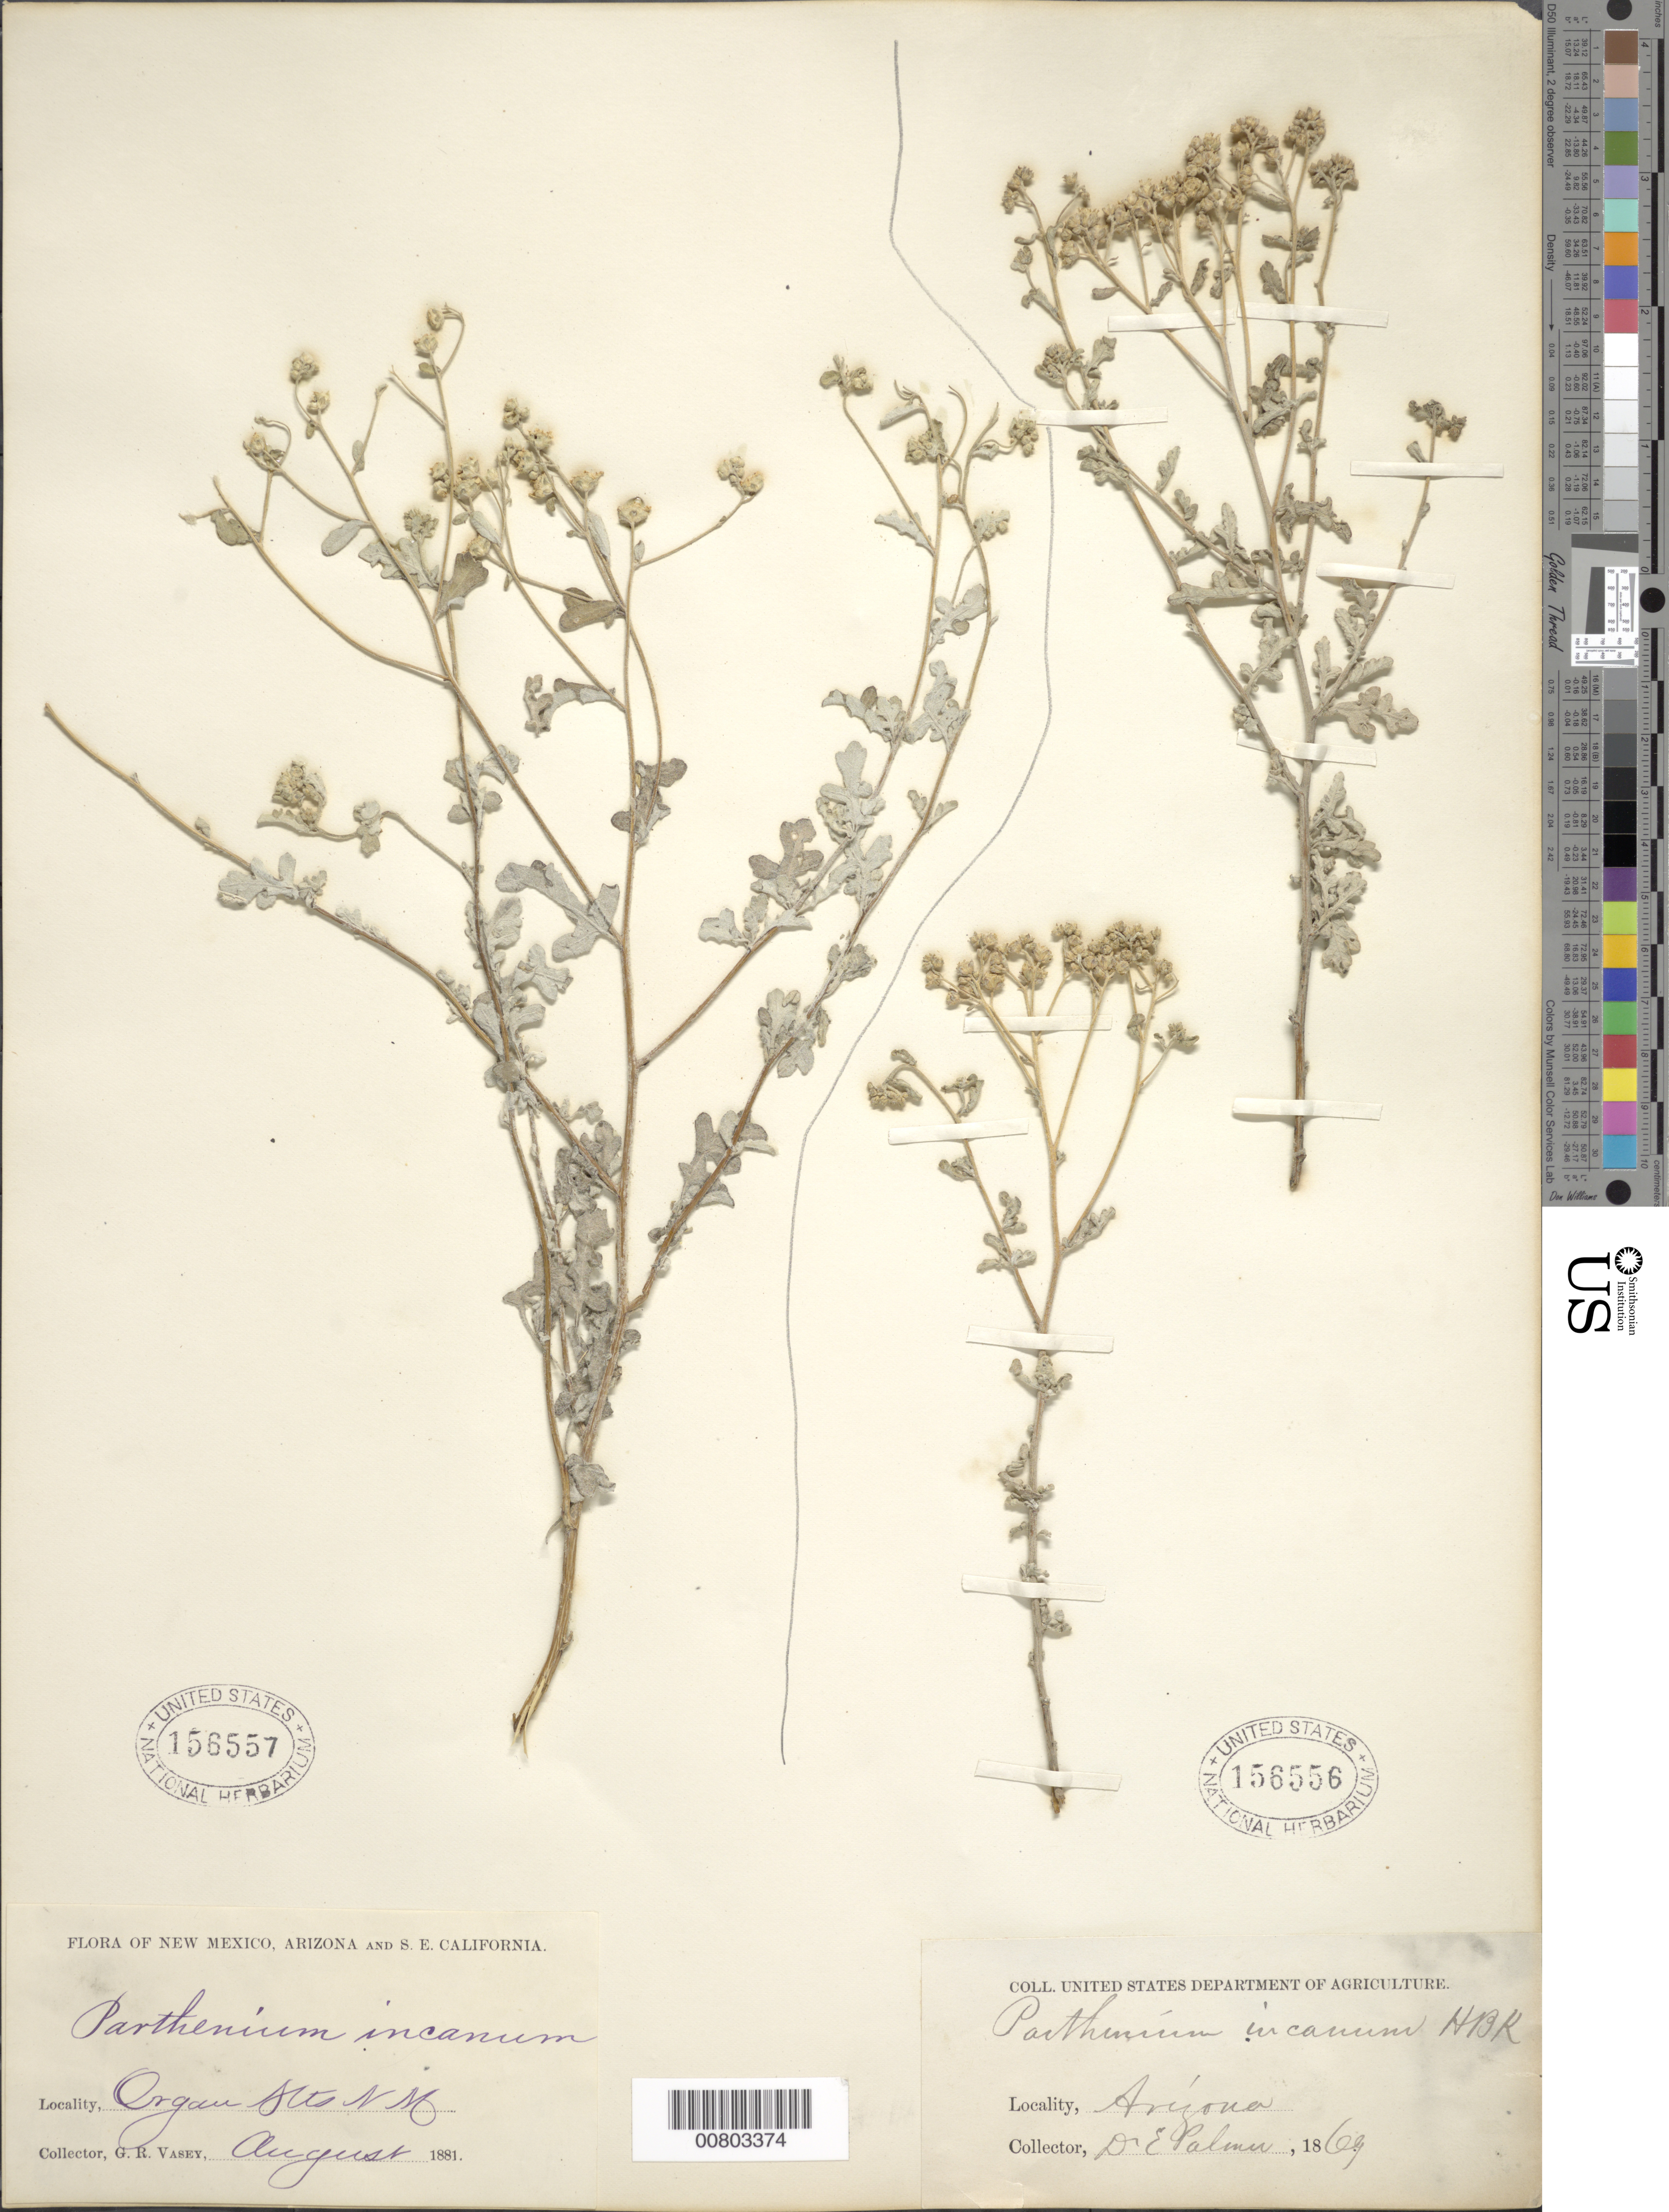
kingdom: Plantae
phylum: Tracheophyta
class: Magnoliopsida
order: Asterales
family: Asteraceae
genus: Parthenium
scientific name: Parthenium incanum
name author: Kunth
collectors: G. Vasey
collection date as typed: Aug 1881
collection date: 1881-08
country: United States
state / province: New Mexico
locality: Organ Mountains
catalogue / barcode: US 156557-2